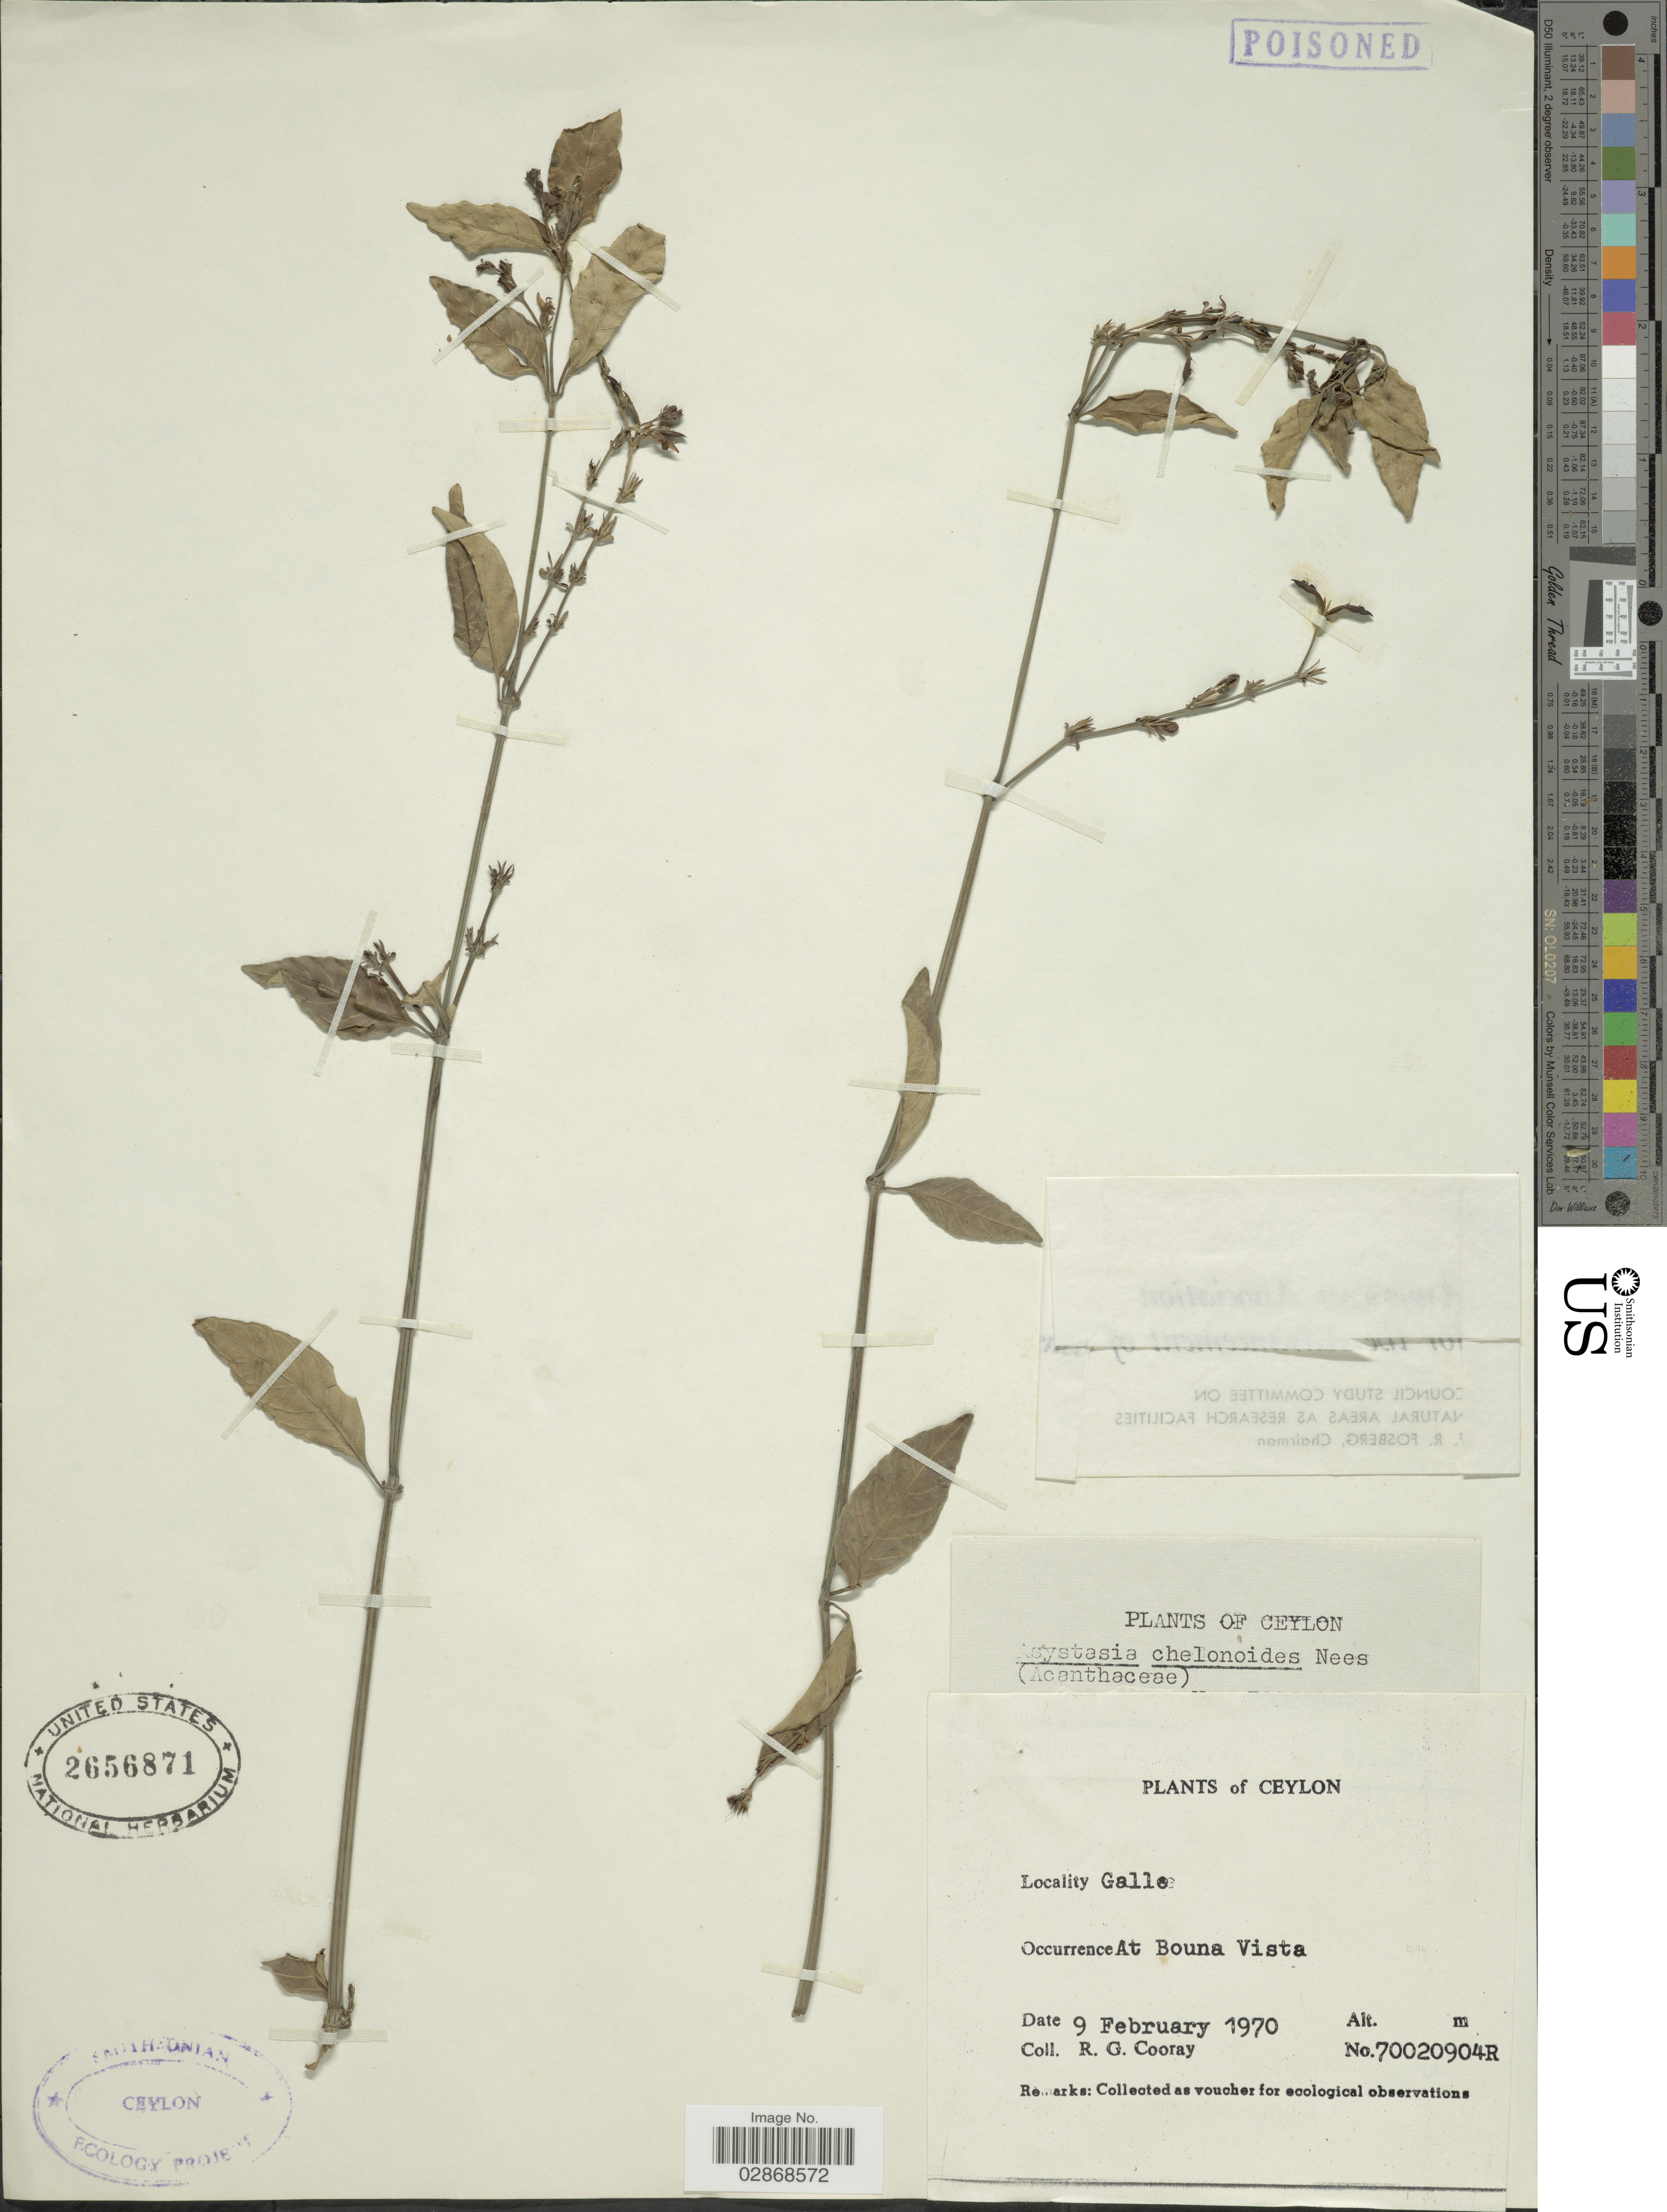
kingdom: Plantae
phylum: Tracheophyta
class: Magnoliopsida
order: Lamiales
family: Acanthaceae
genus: Asystasia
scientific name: Asystasia chelonoides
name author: Nees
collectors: R. Cooray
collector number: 70020904R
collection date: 1970-02-09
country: Sri Lanka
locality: Ceylon. Galle. At Bouna Vista.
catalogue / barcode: US 2656871